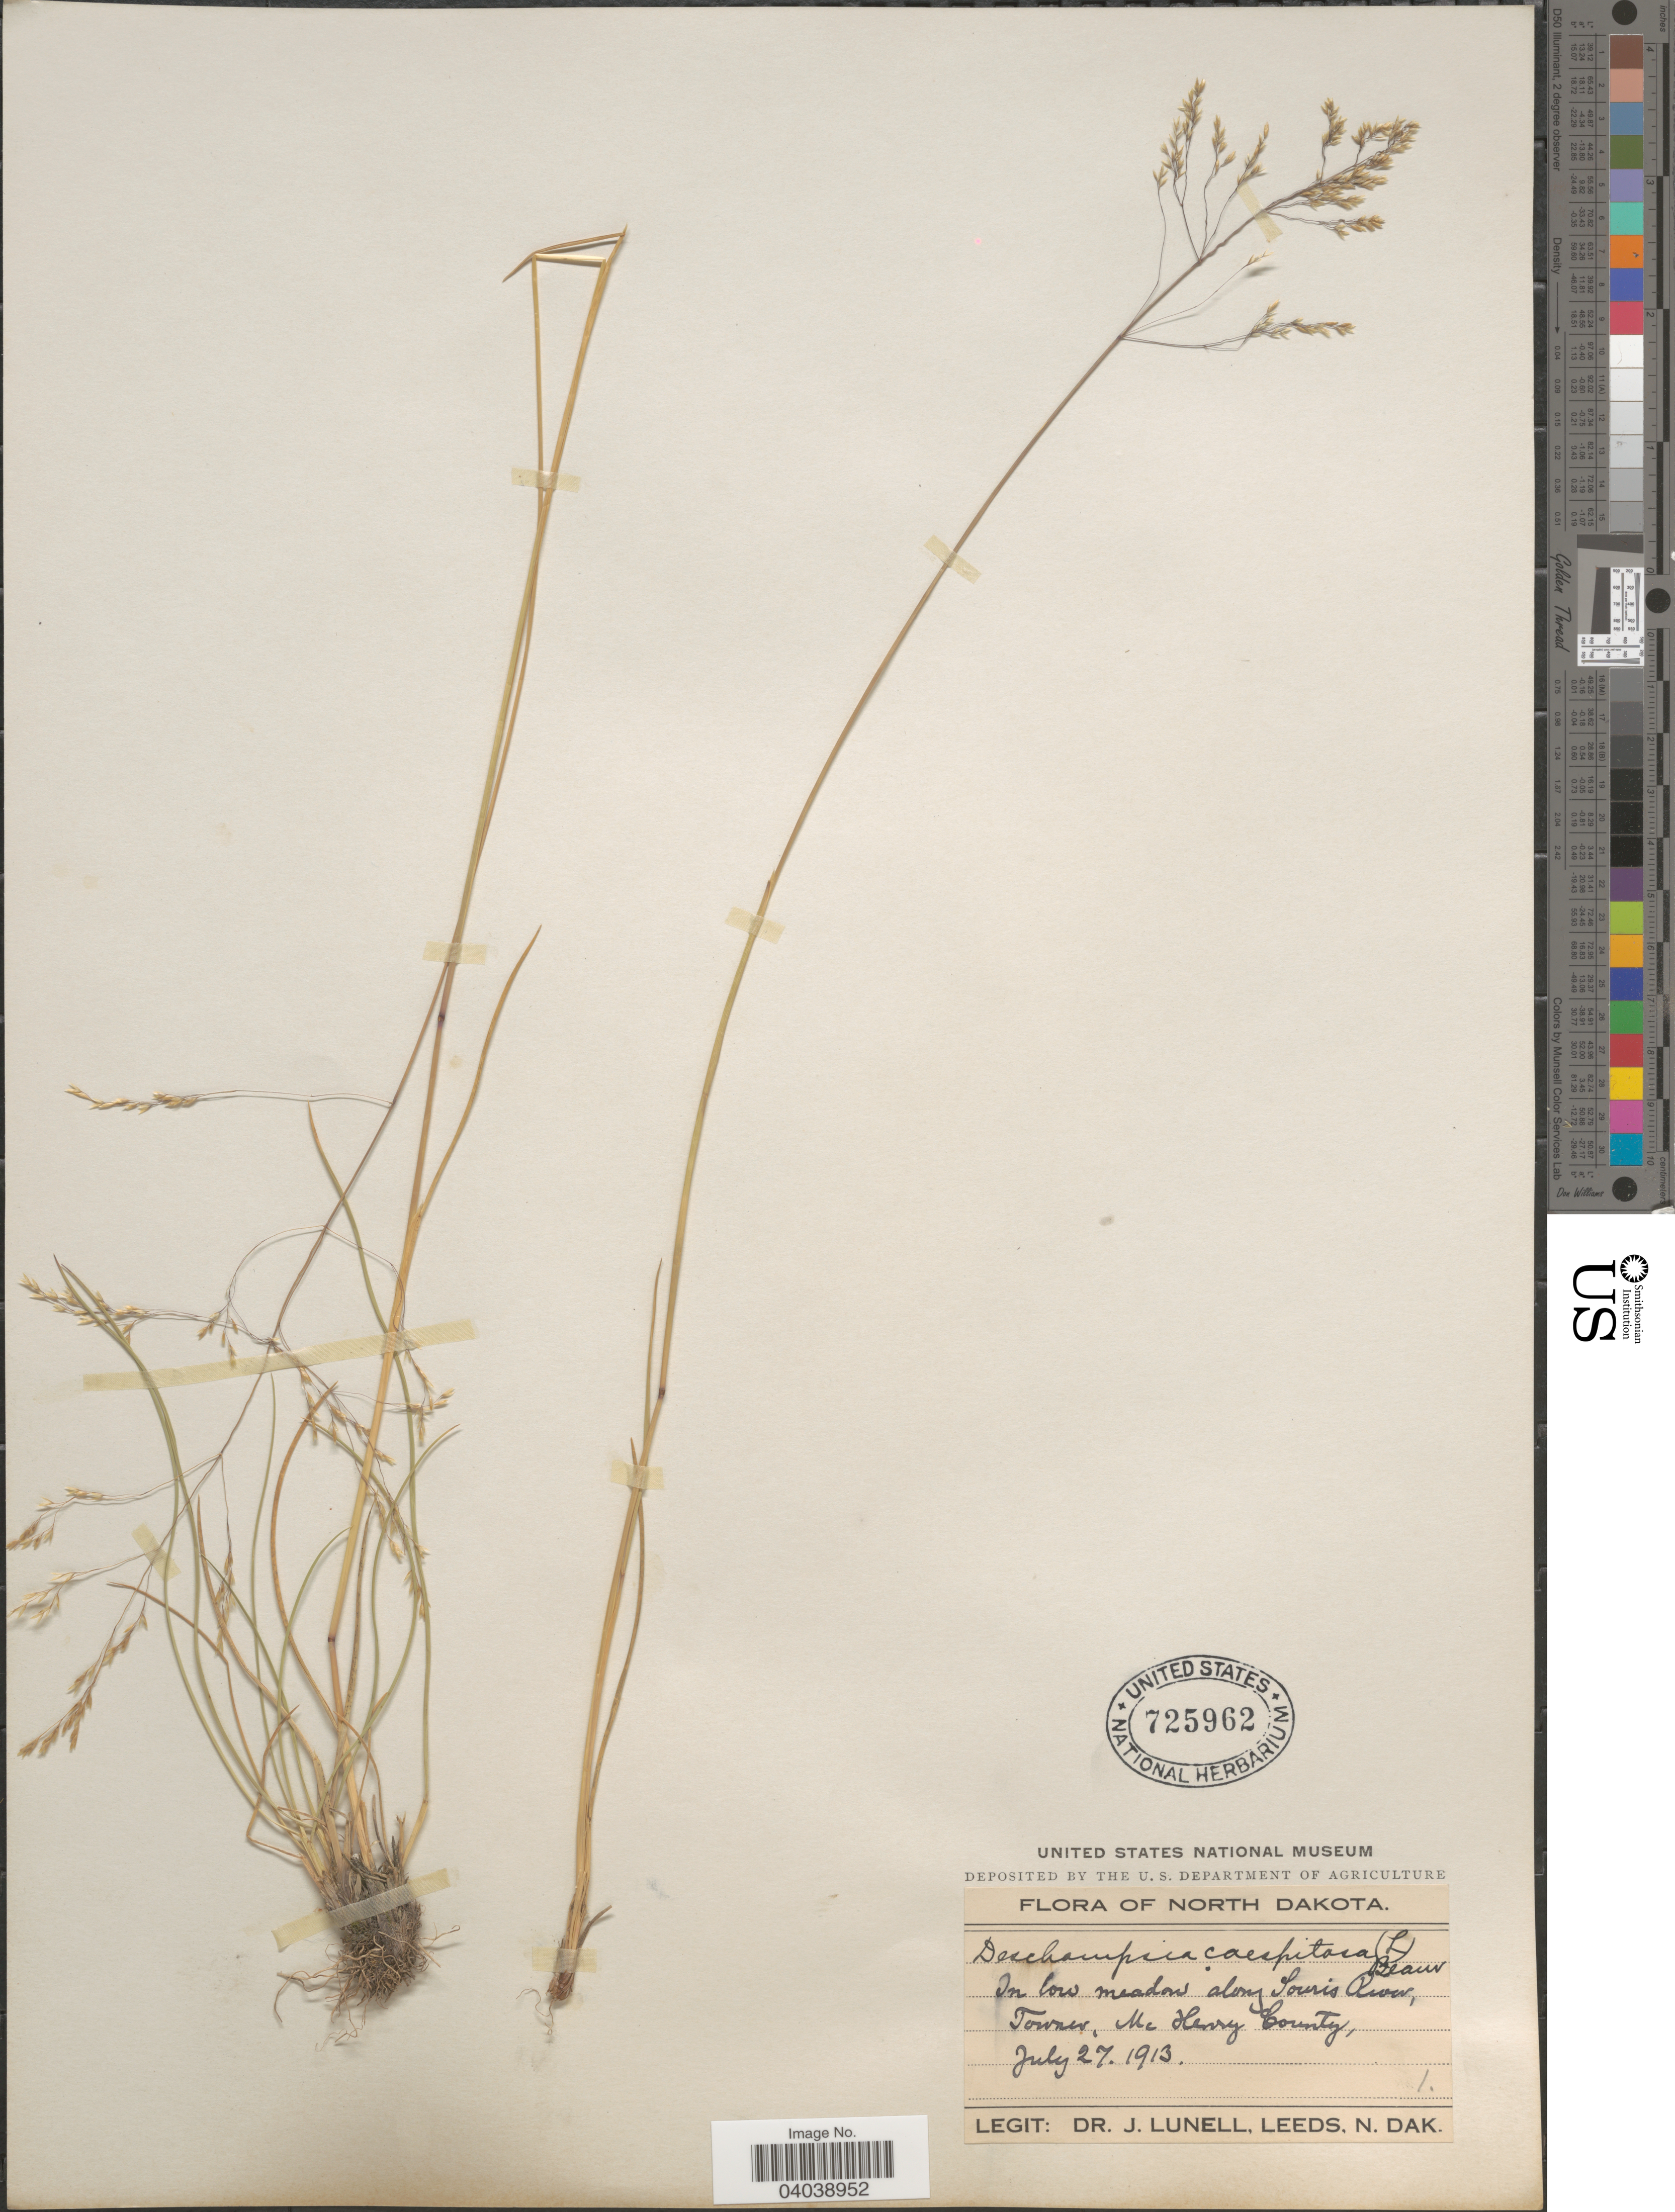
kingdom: Plantae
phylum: Tracheophyta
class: Liliopsida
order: Poales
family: Poaceae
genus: Deschampsia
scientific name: Deschampsia cespitosa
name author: (L.) P. Beauv.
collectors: J. Lunell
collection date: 1913-07-27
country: United States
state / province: North Dakota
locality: In low meadow along Souris River, Towner, Mc Henry County.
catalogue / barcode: US 725962